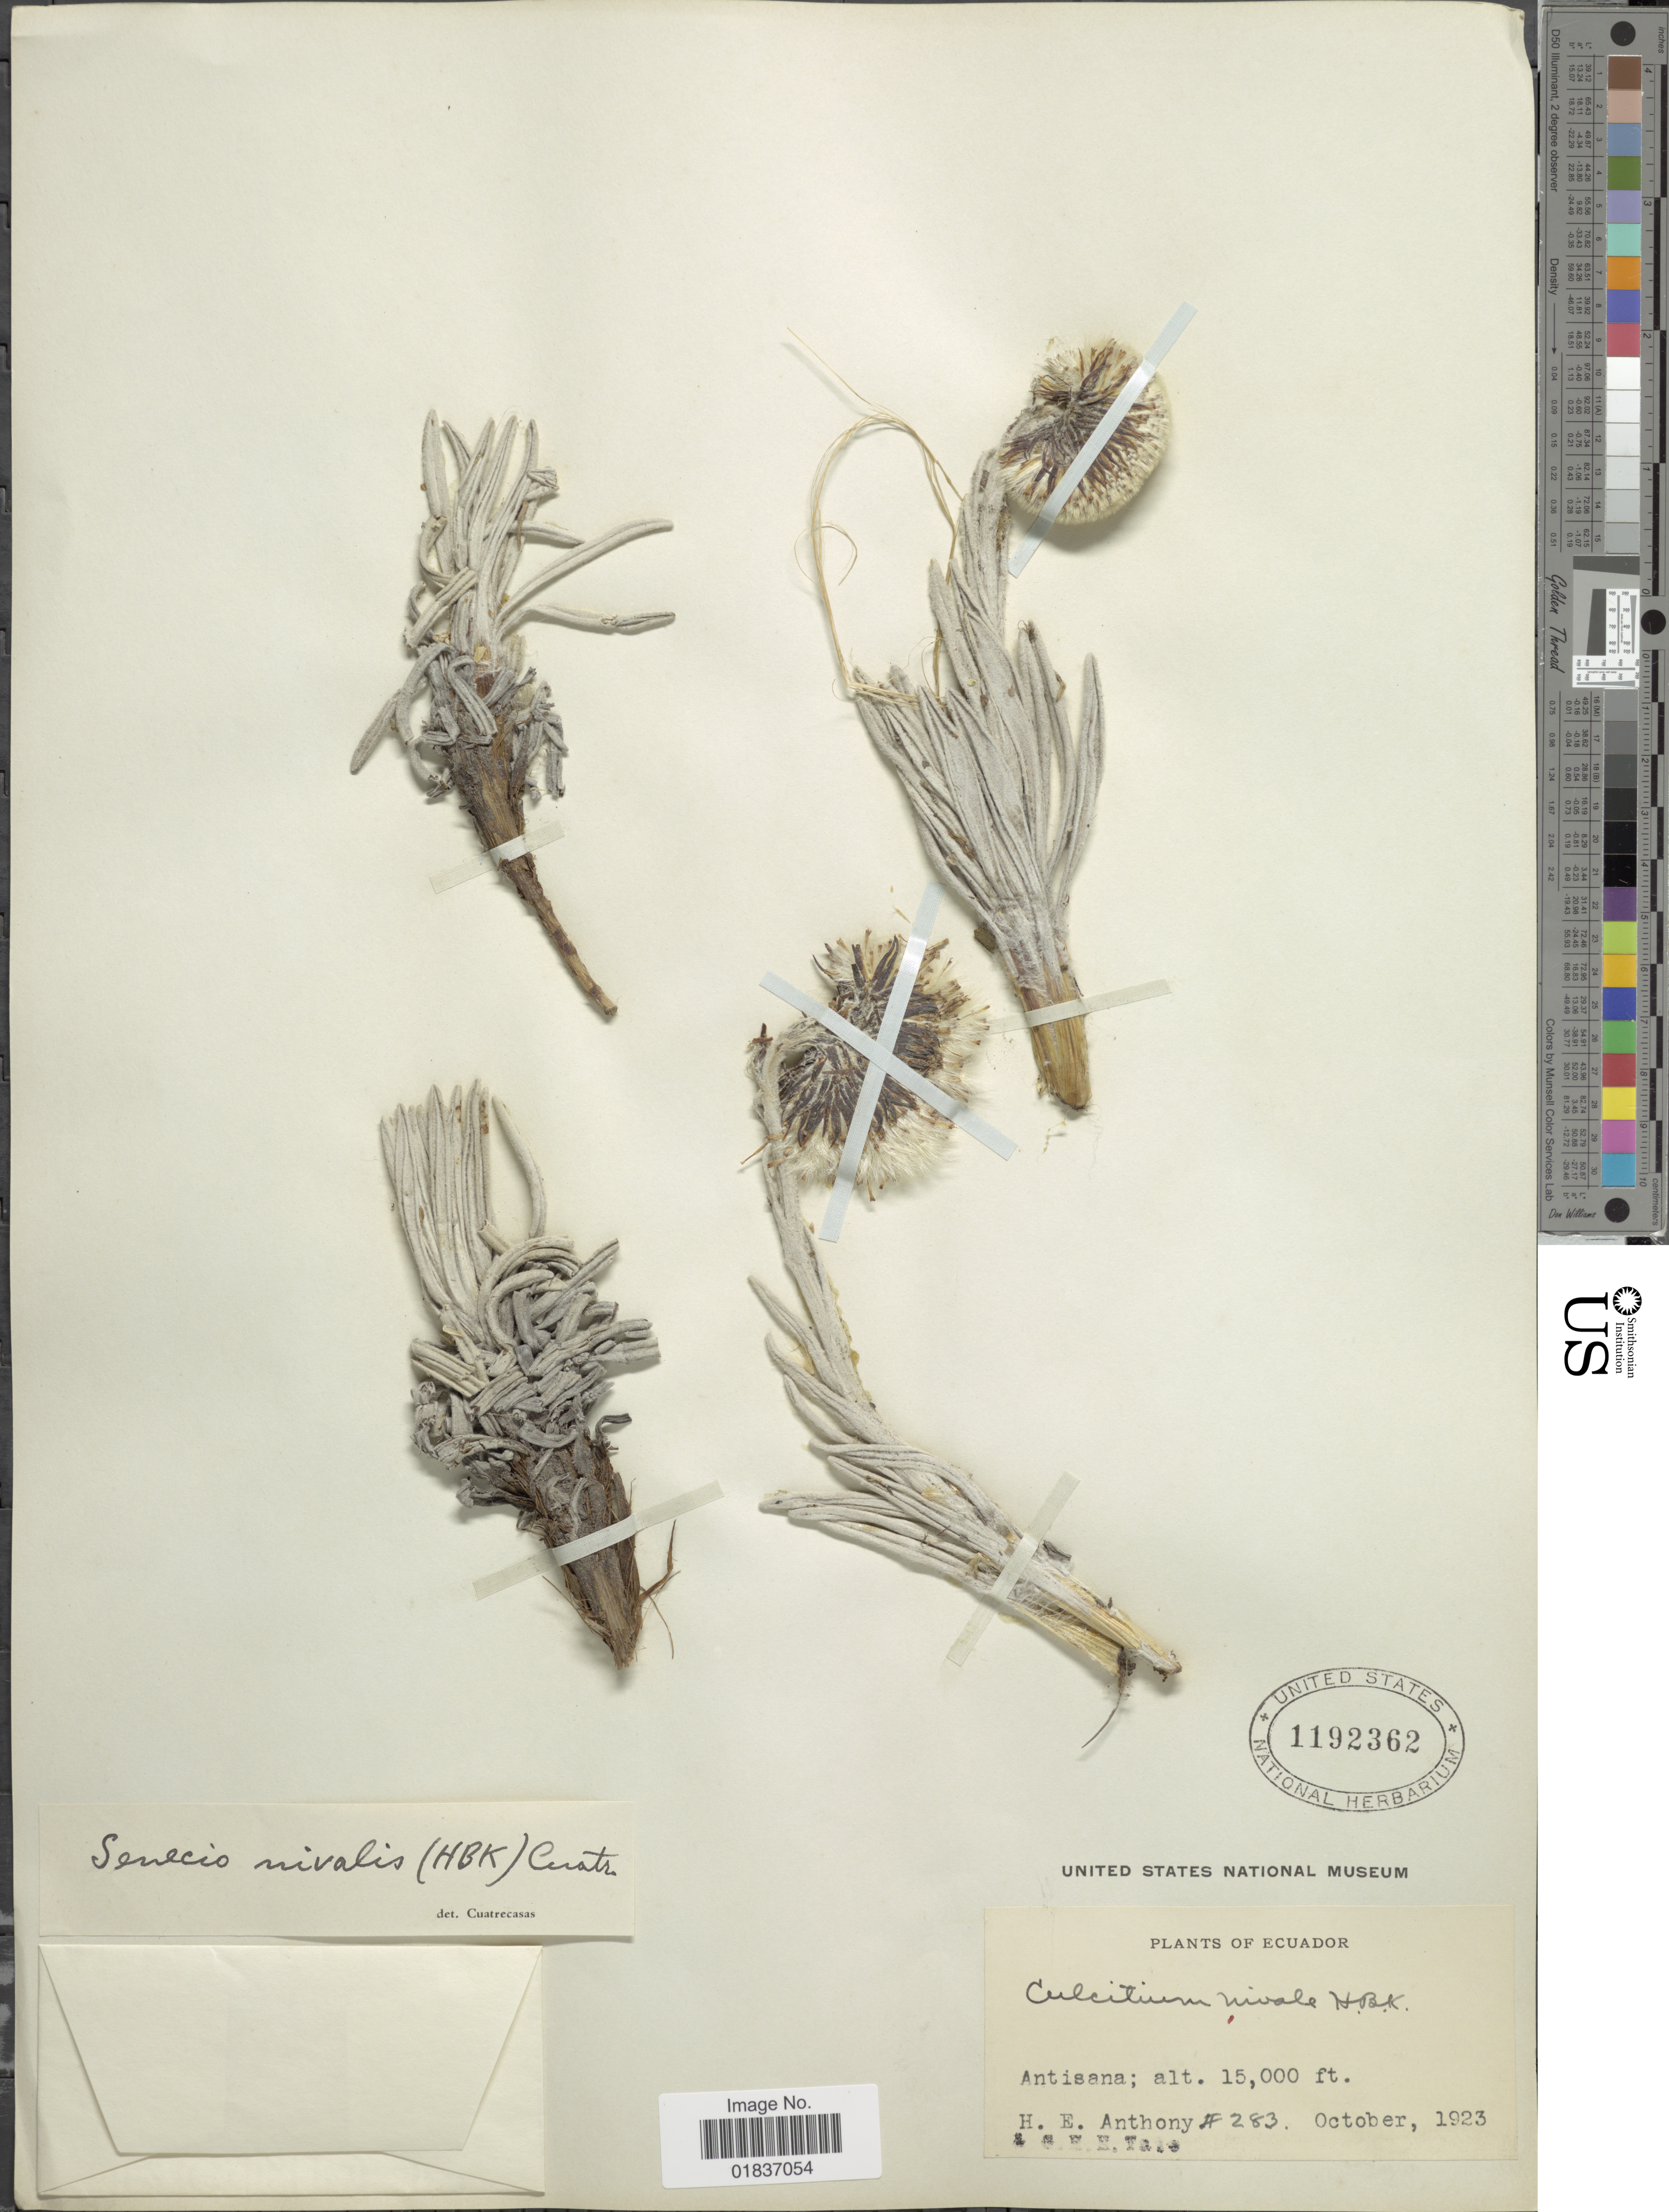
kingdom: Plantae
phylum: Tracheophyta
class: Magnoliopsida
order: Asterales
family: Asteraceae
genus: Senecio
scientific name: Senecio nivalis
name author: (Kunth) Cuatrec.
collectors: H. E. Anthony & G. Tate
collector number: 283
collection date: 1923-10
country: Ecuador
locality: Antisana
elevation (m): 4572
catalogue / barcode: US 1192362